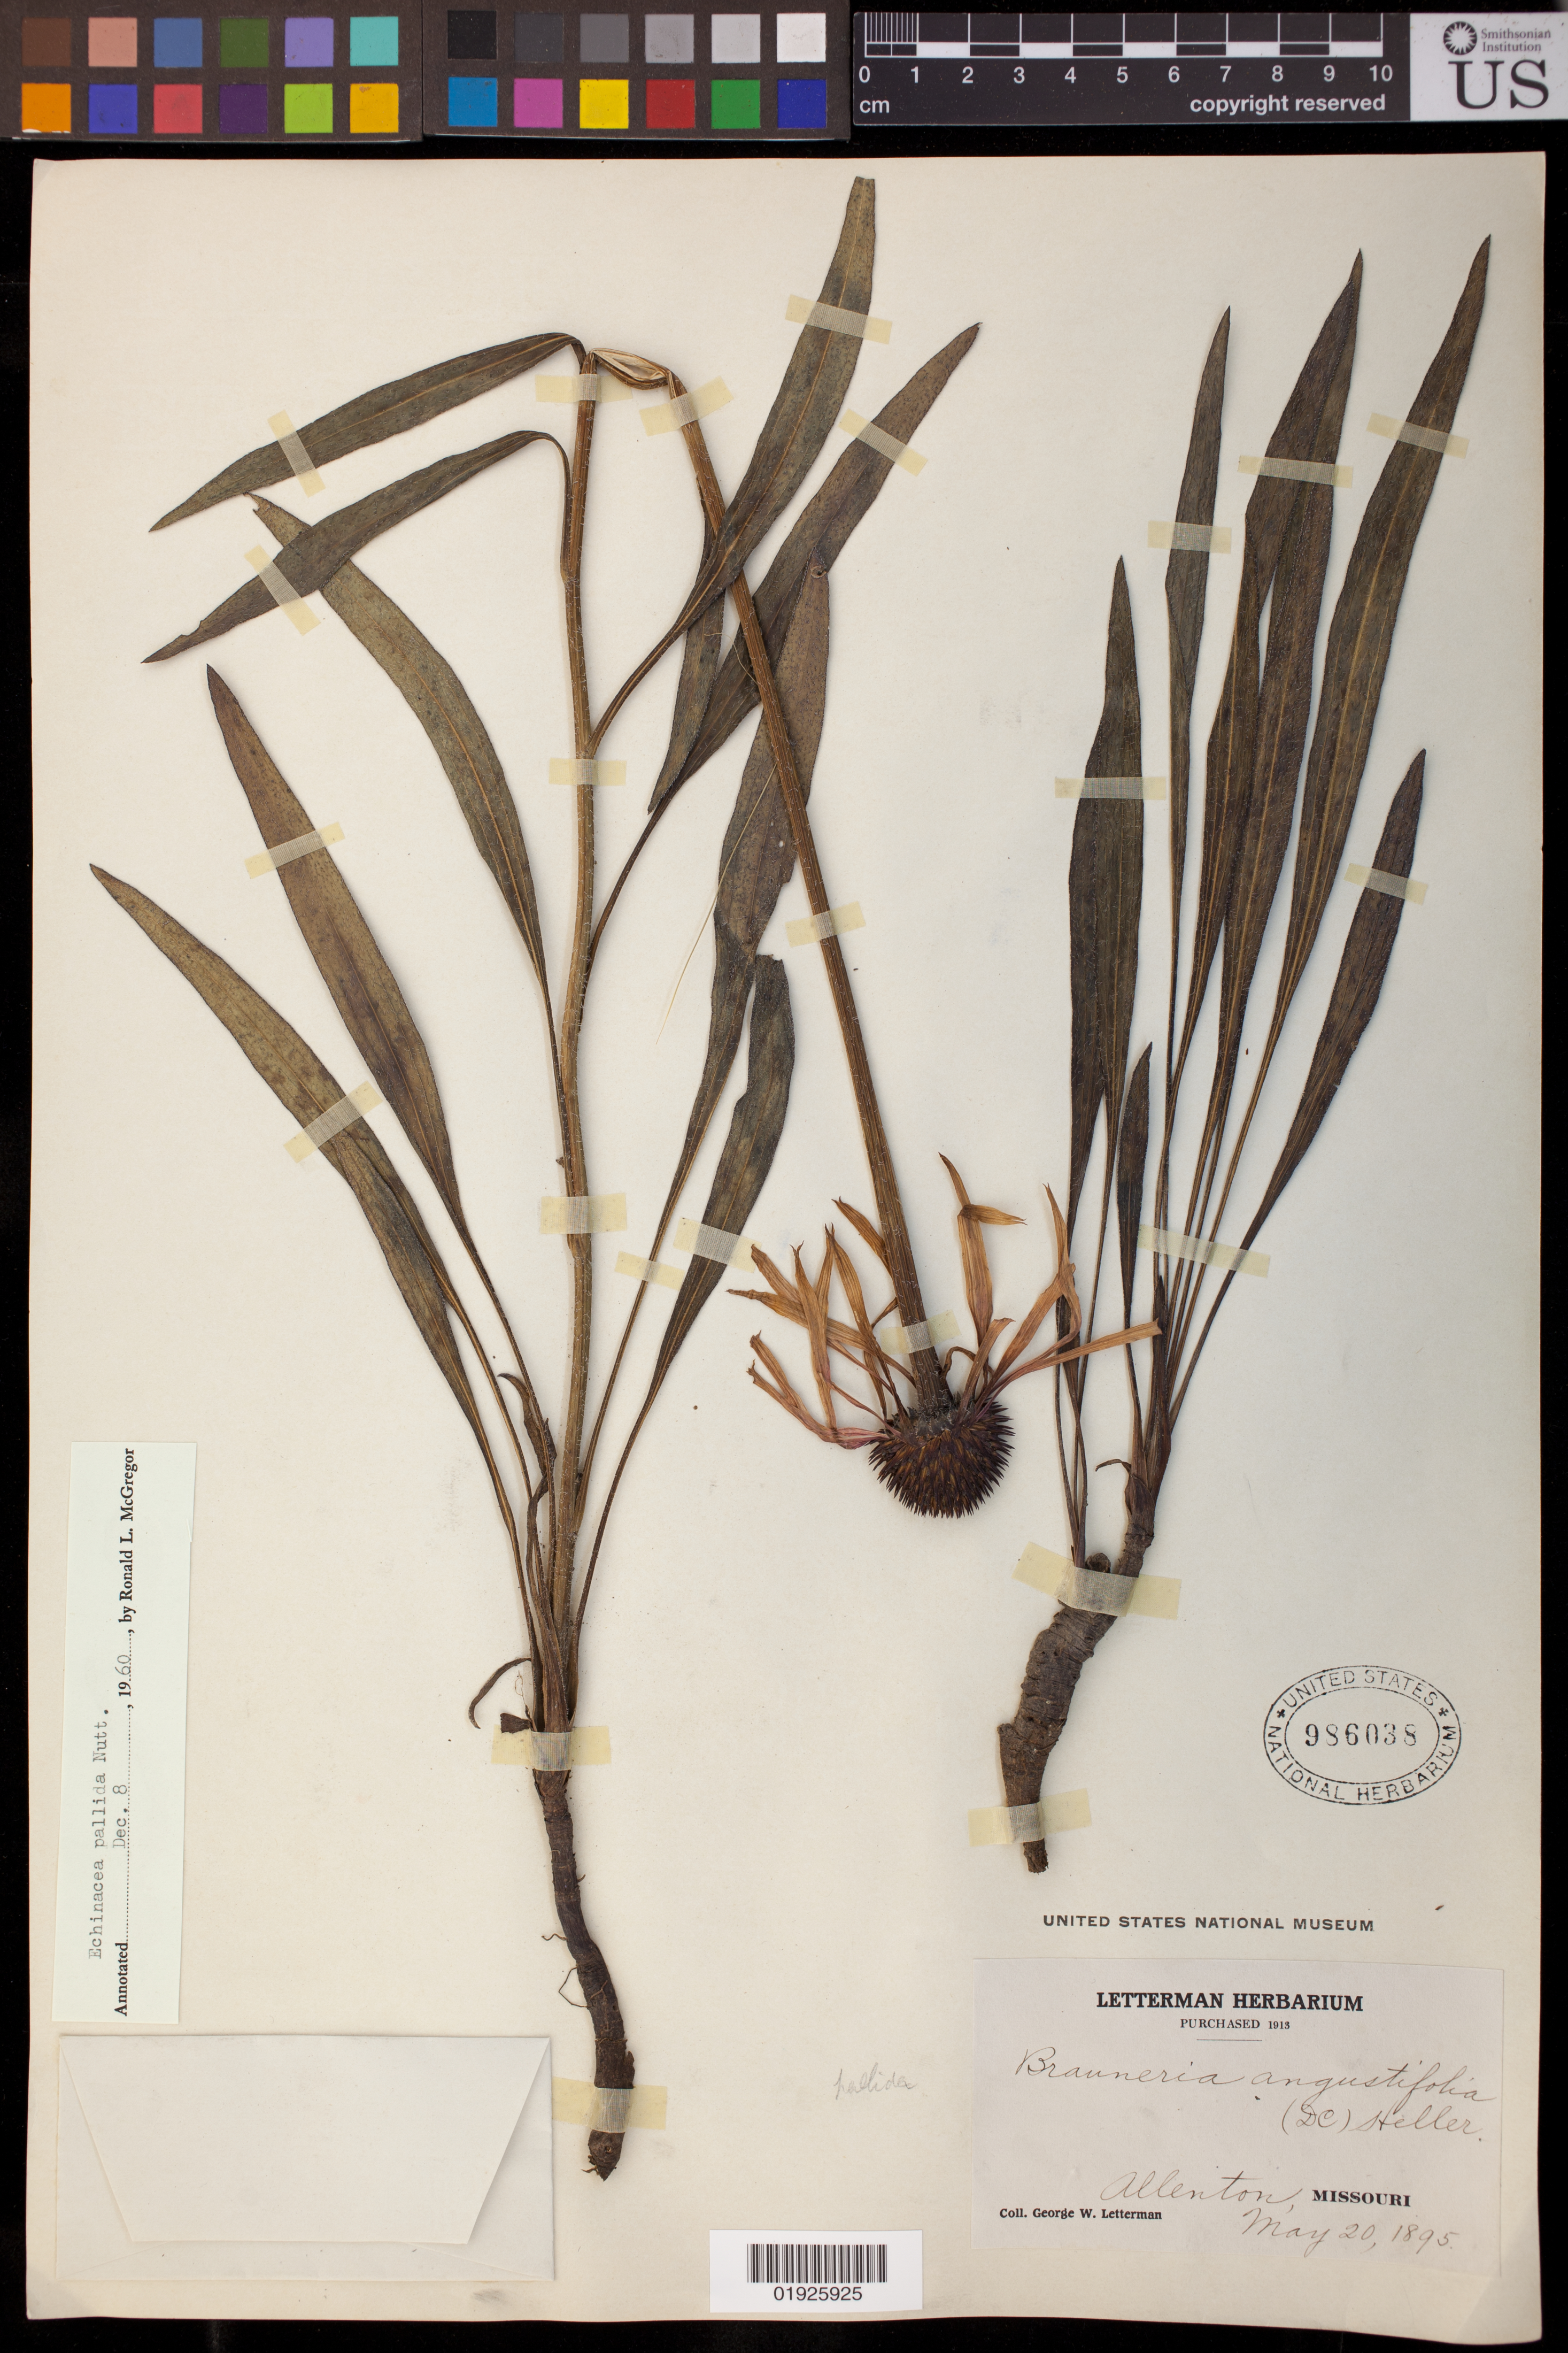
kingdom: Plantae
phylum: Tracheophyta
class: Magnoliopsida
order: Asterales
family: Asteraceae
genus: Echinacea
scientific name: Echinacea pallida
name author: (Nutt.) Nutt.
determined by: McGregor, R. L.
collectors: G. W. Letterman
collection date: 1895-05-20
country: United States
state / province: Missouri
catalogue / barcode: US 986038